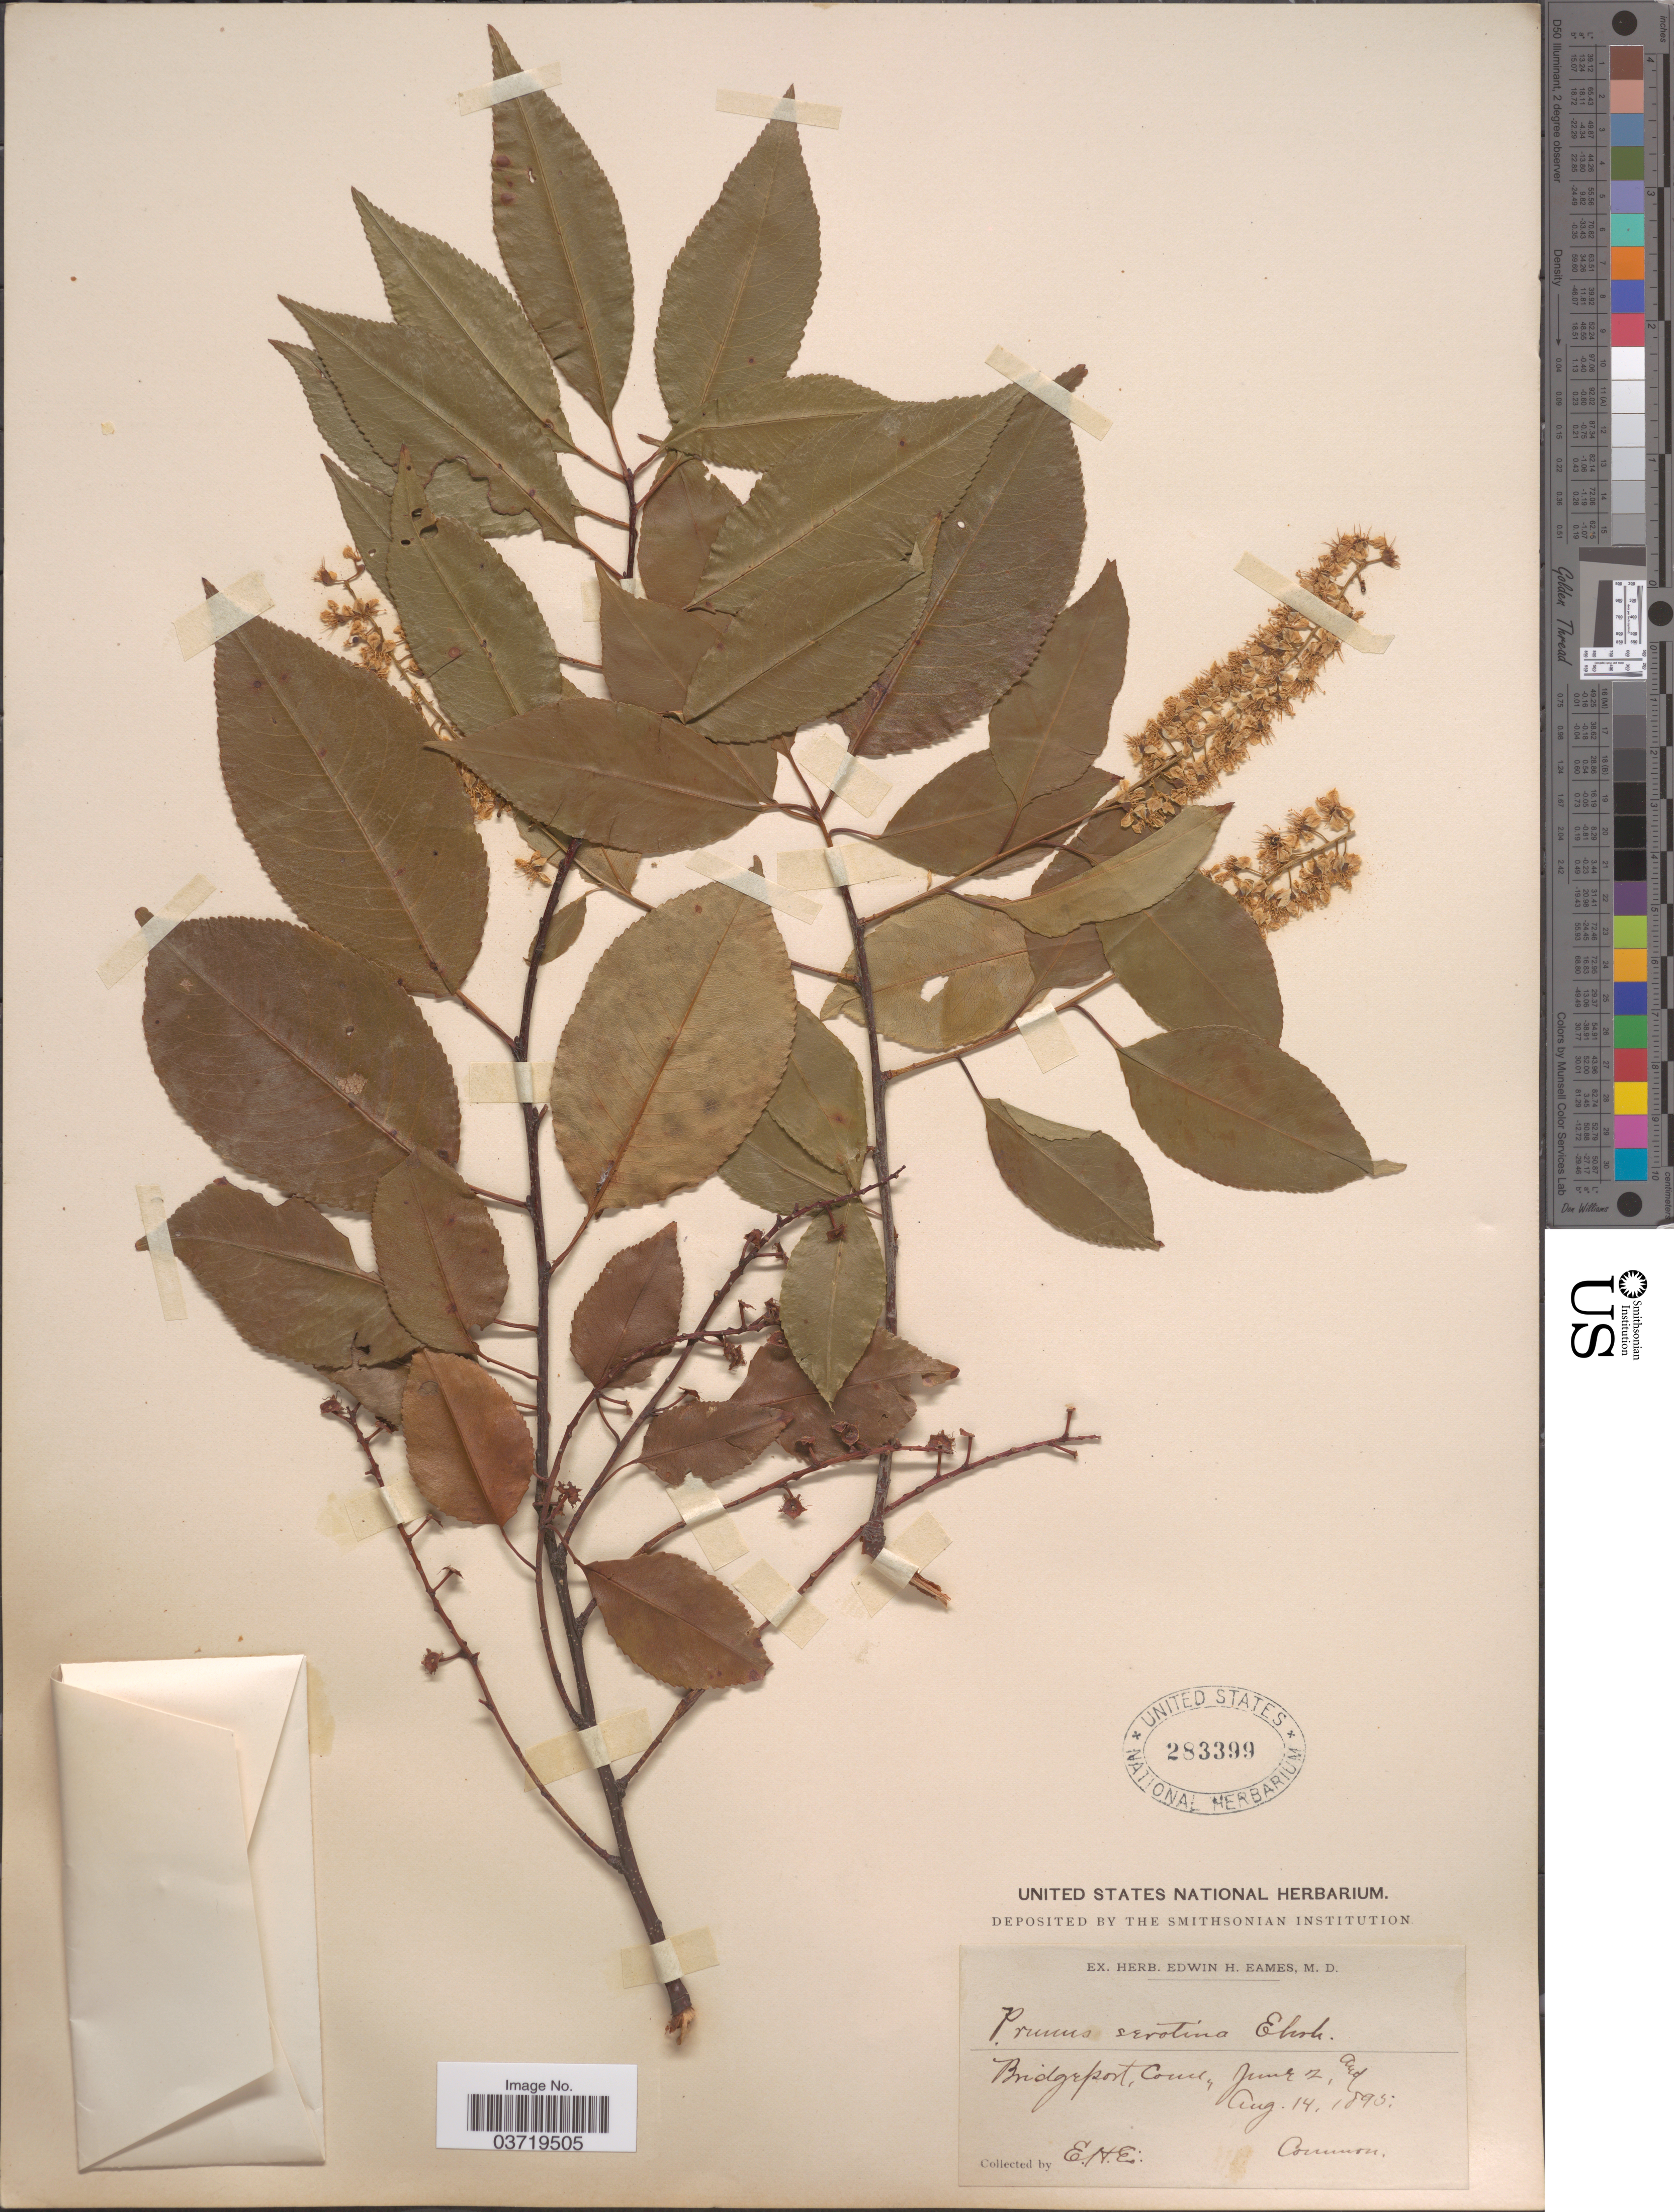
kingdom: Plantae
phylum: Tracheophyta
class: Magnoliopsida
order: Rosales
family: Rosaceae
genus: Prunus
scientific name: Prunus serotina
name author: Ehrh.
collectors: E. H. Eames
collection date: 1895-06-02/1895-08-14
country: United States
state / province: Connecticut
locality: Bridgeport.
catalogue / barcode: US 283399